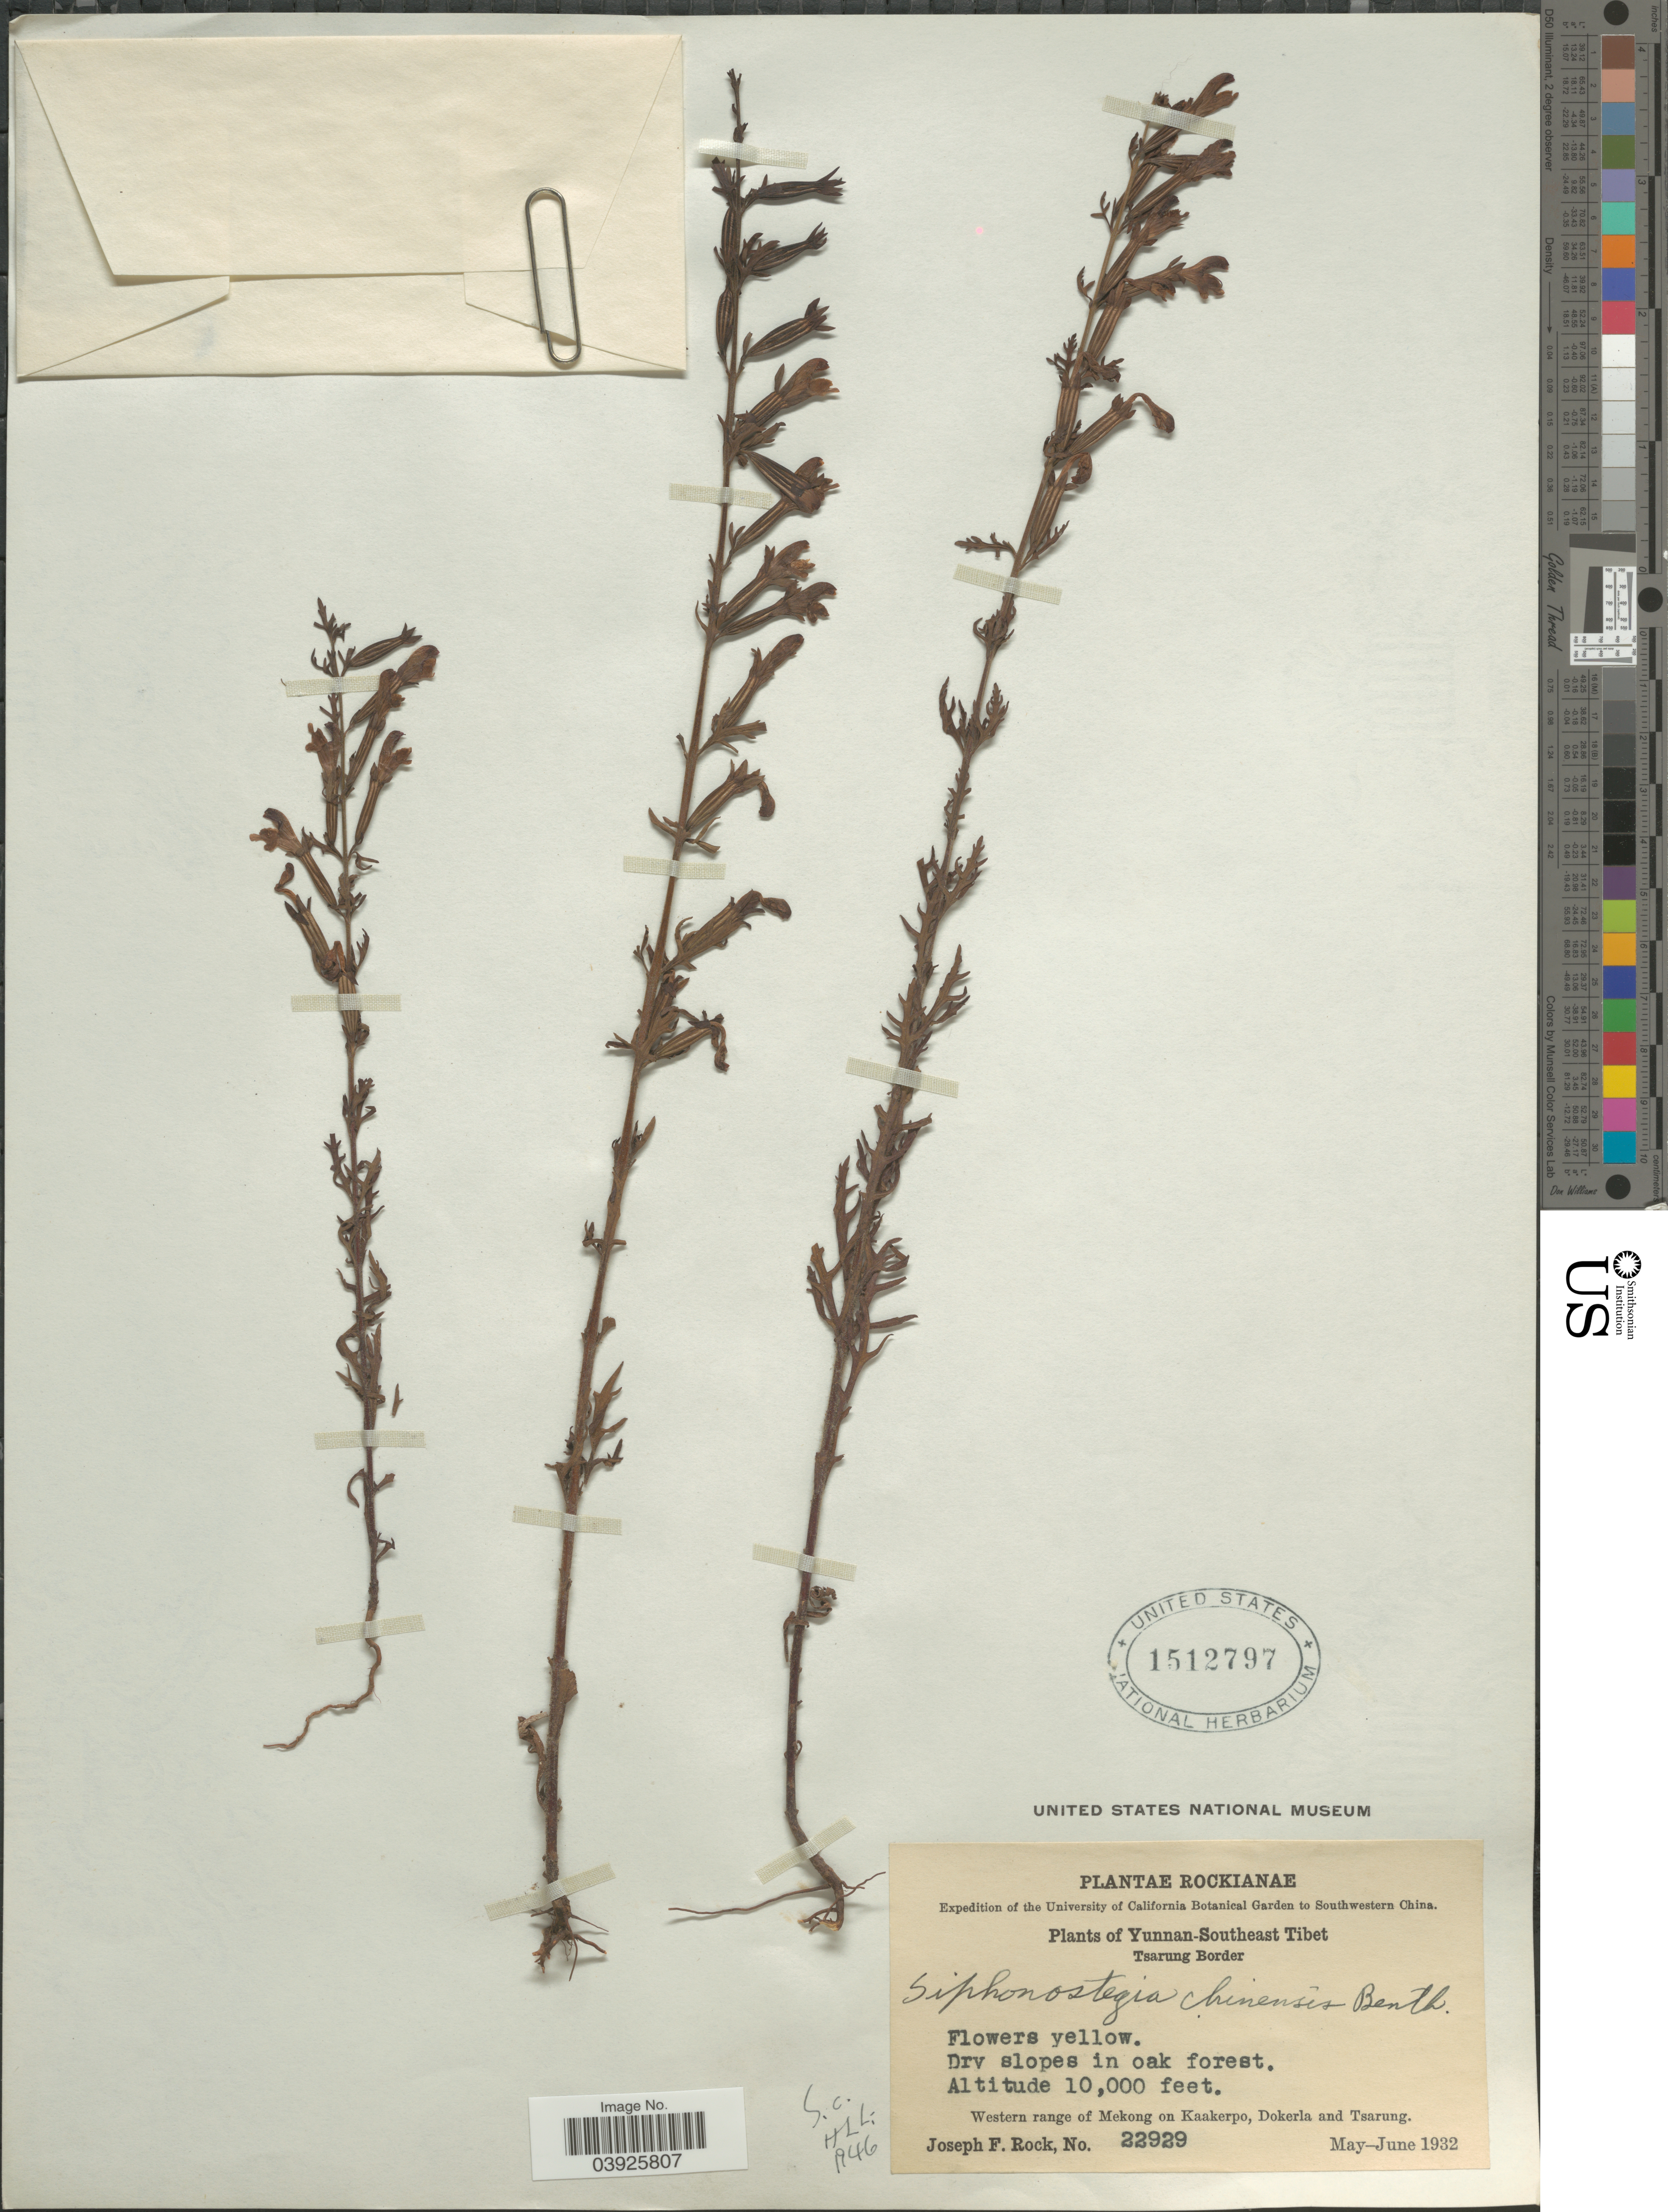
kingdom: Plantae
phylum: Tracheophyta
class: Magnoliopsida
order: Lamiales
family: Orobanchaceae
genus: Siphonostegia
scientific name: Siphonostegia chinensis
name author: Benth.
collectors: J. F. Rock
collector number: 22929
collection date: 1932-05/1932-06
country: China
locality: Southwestern China. Yunnan-Southeast Tibet. Tsarung Border. Western range of Mekong on Kaakerpo, Dokerla and Tsarung.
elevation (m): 3048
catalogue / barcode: US 1512797